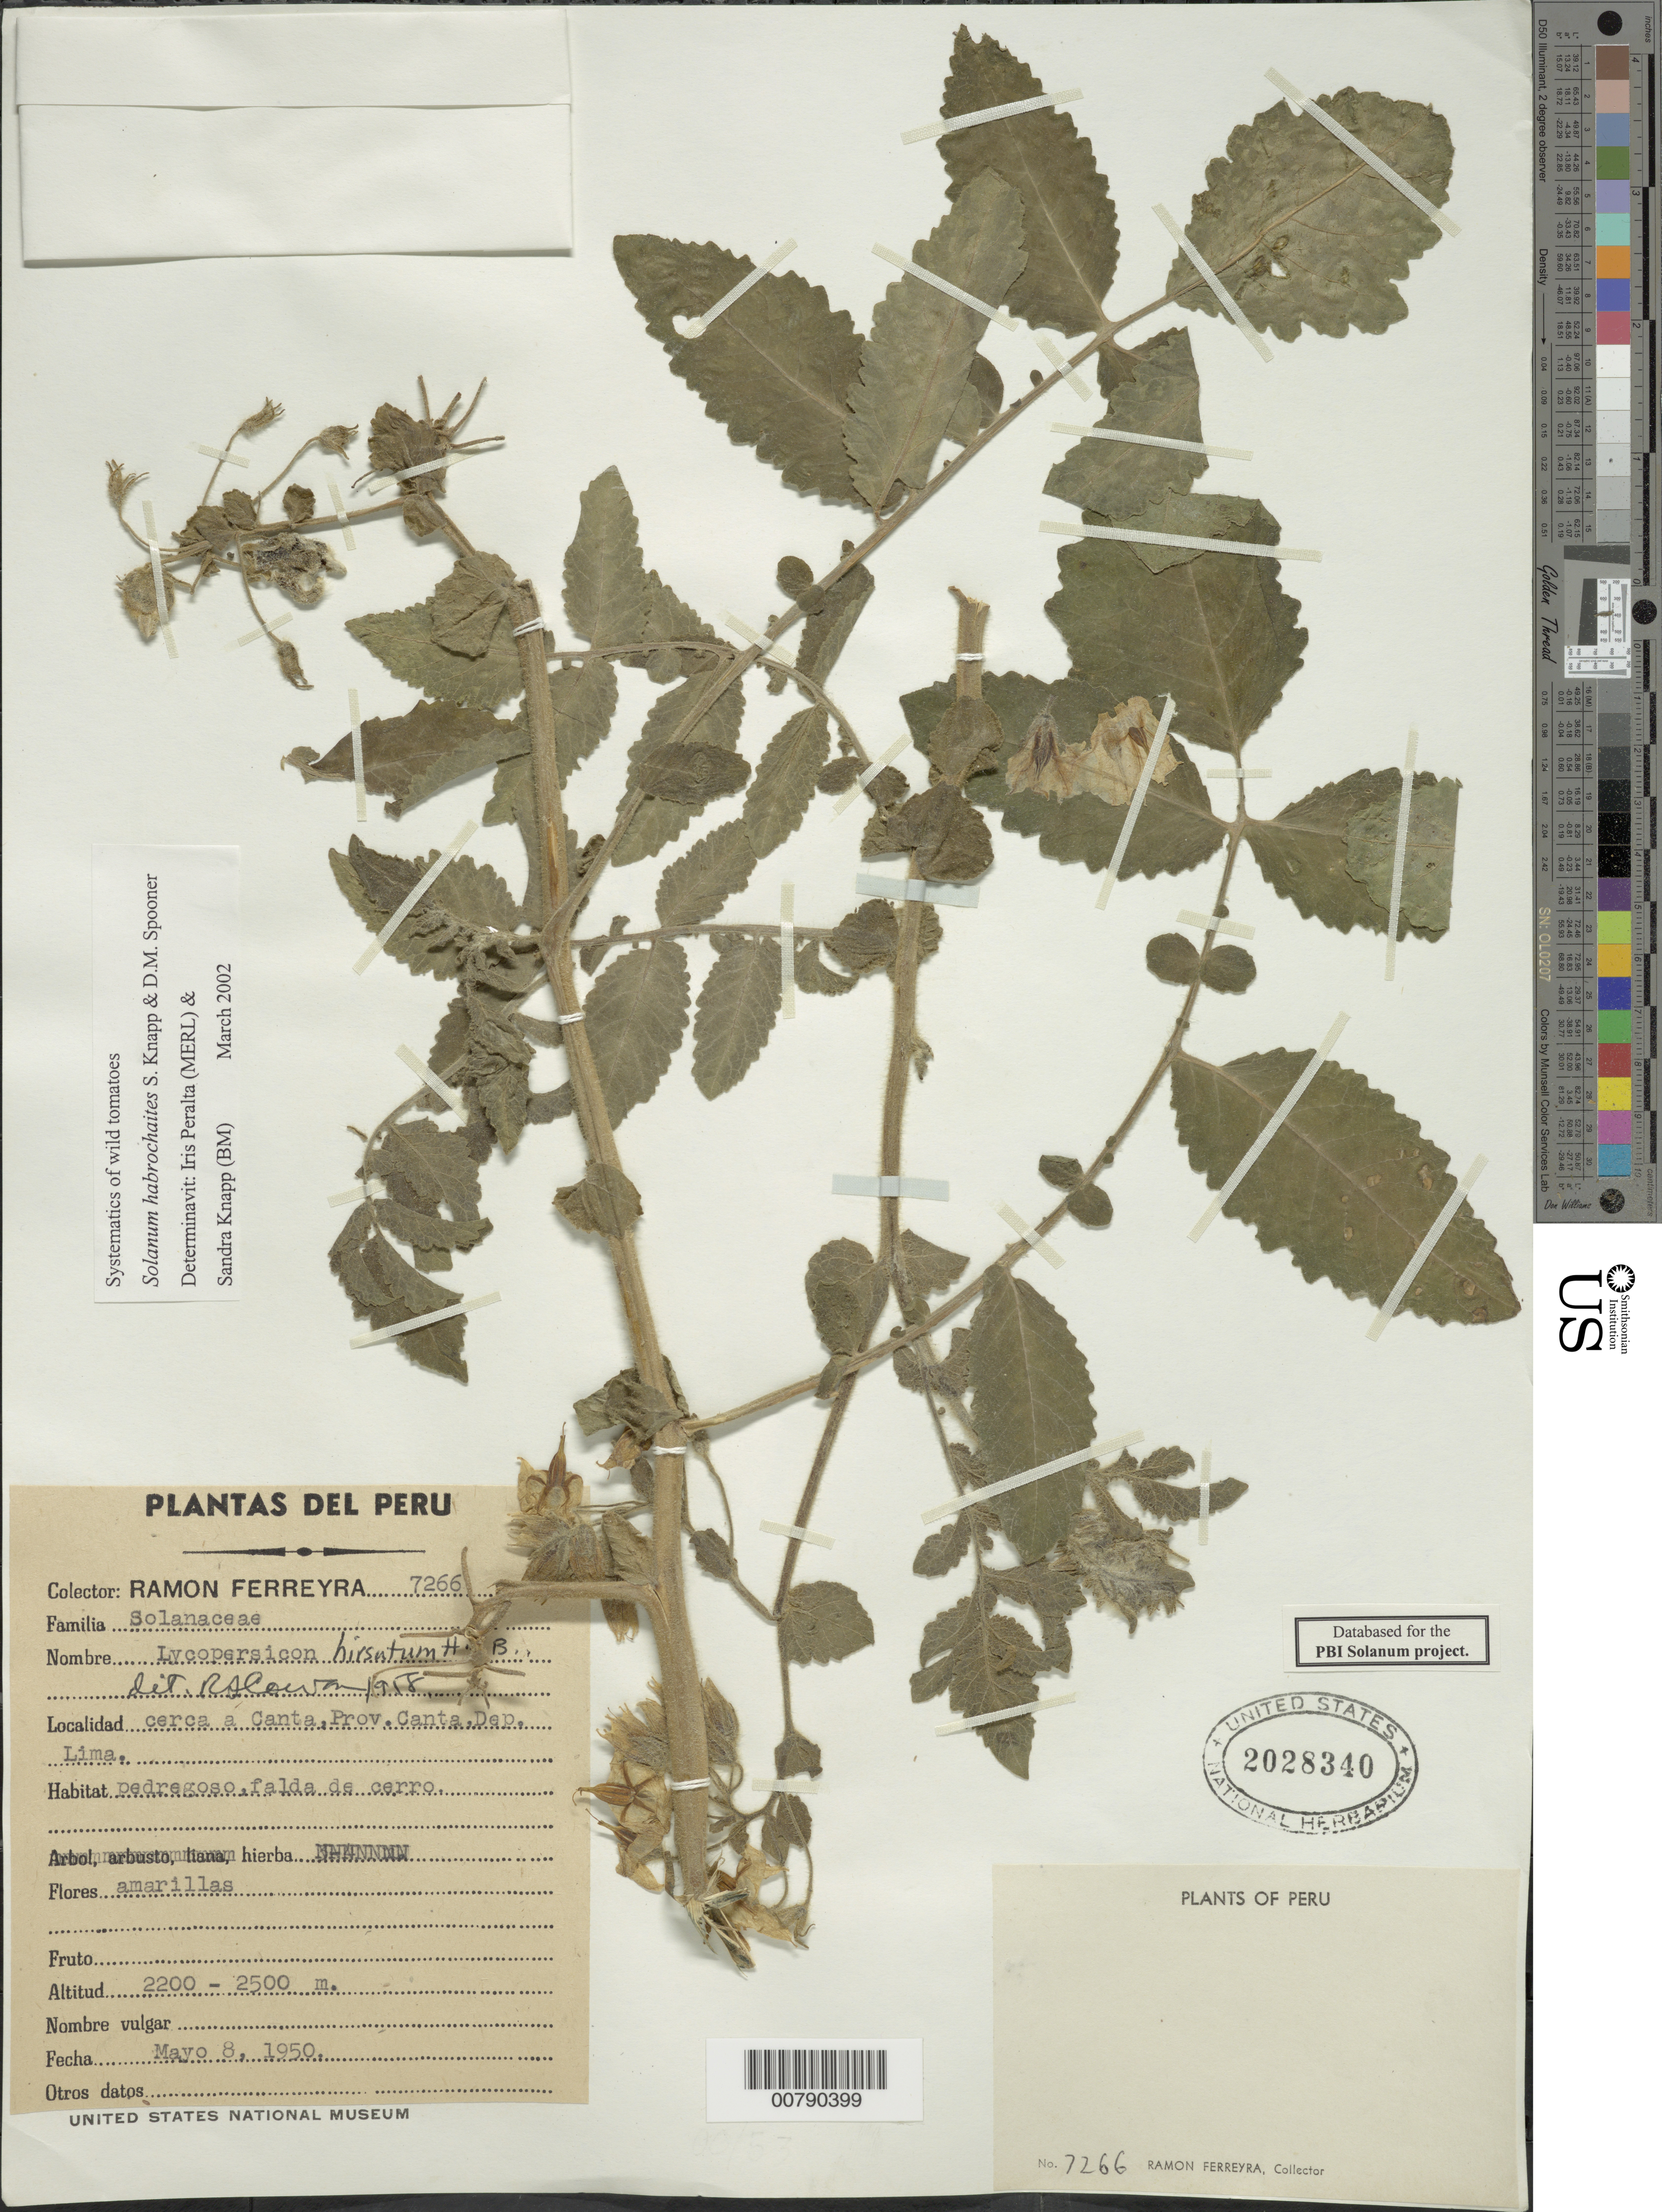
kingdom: Plantae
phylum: Tracheophyta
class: Magnoliopsida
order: Solanales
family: Solanaceae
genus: Solanum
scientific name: Solanum habrochaites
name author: S. Knapp & D.M. Spooner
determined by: Peralta, Iris E.; Knapp, S. D.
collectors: R. A. Ferreyra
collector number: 7266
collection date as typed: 8 May 1950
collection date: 1950-05-08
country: Peru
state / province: Lima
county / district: Canta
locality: cerca a Canta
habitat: pedregoso, falda de cerro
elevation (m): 2200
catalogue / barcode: US 2028340